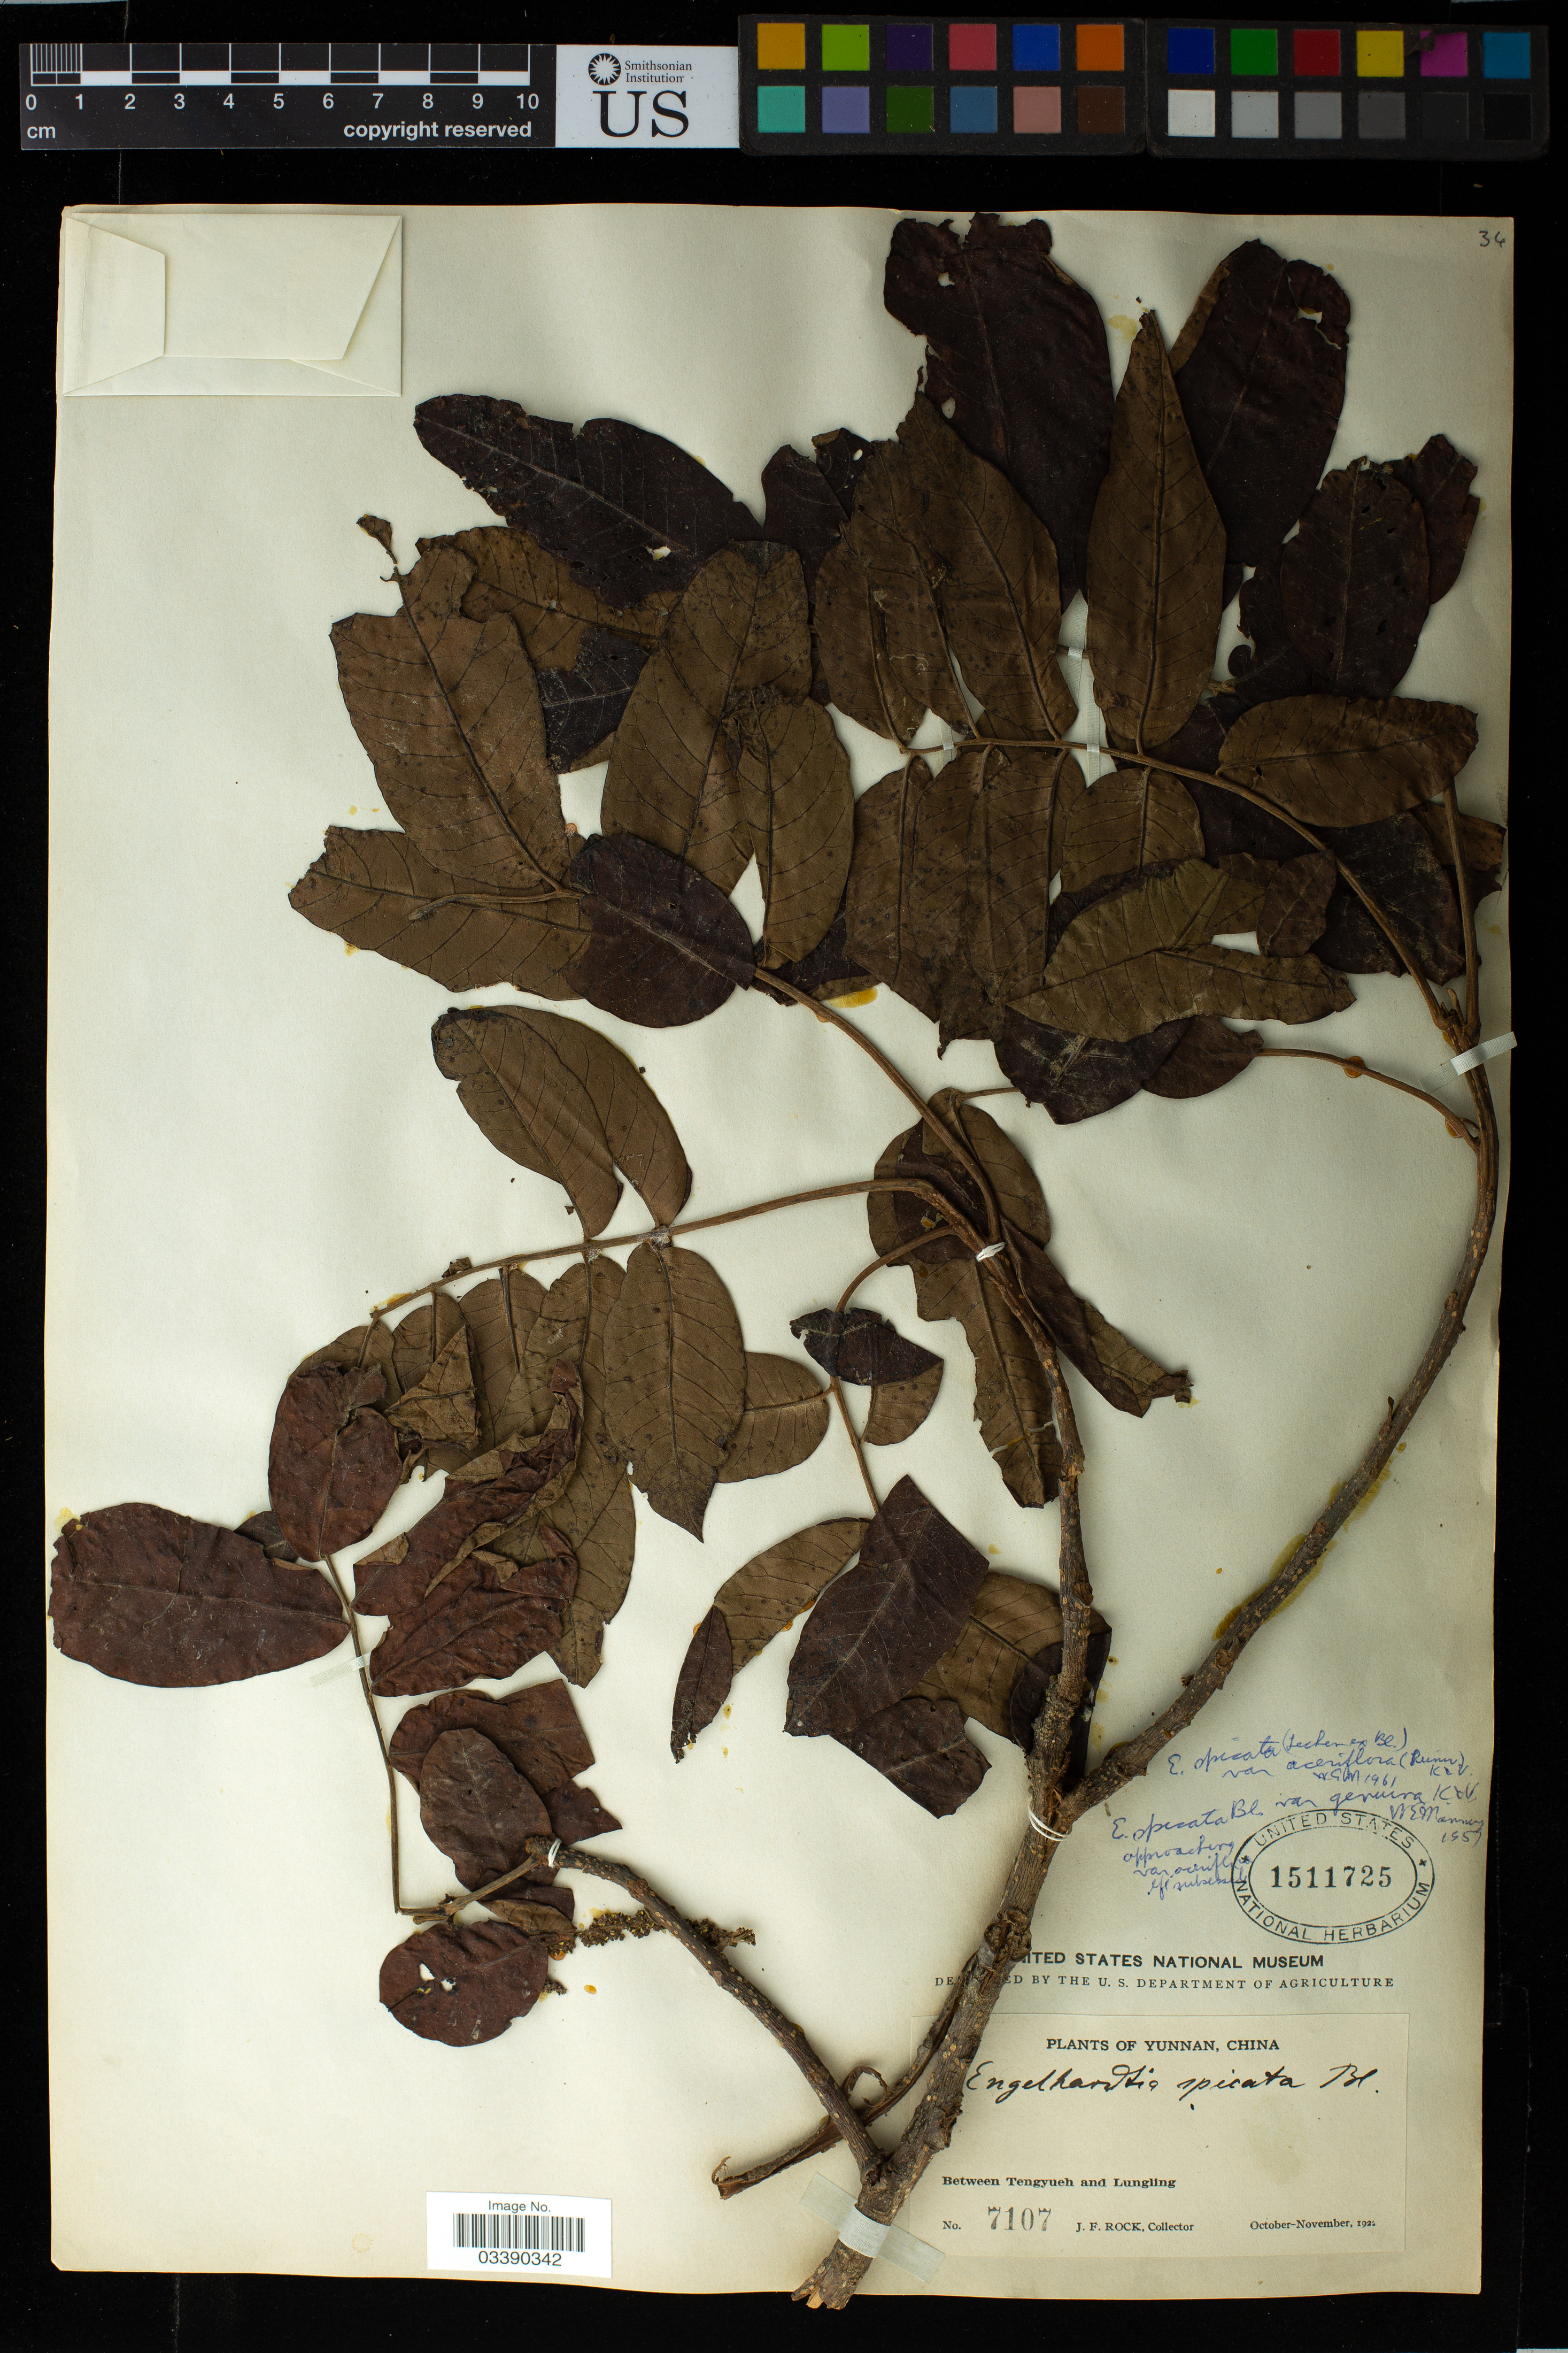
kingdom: Plantae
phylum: Tracheophyta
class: Magnoliopsida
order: Fagales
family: Juglandaceae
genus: Engelhardia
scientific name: Engelhardia spicata var. aceriflora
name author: (Reinw.) Koord. & Valeton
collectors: J. F. Rock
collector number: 7107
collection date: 1922-10/1922-11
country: China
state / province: Yunnan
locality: Between Tengyueh and Lungling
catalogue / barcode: US 1511725